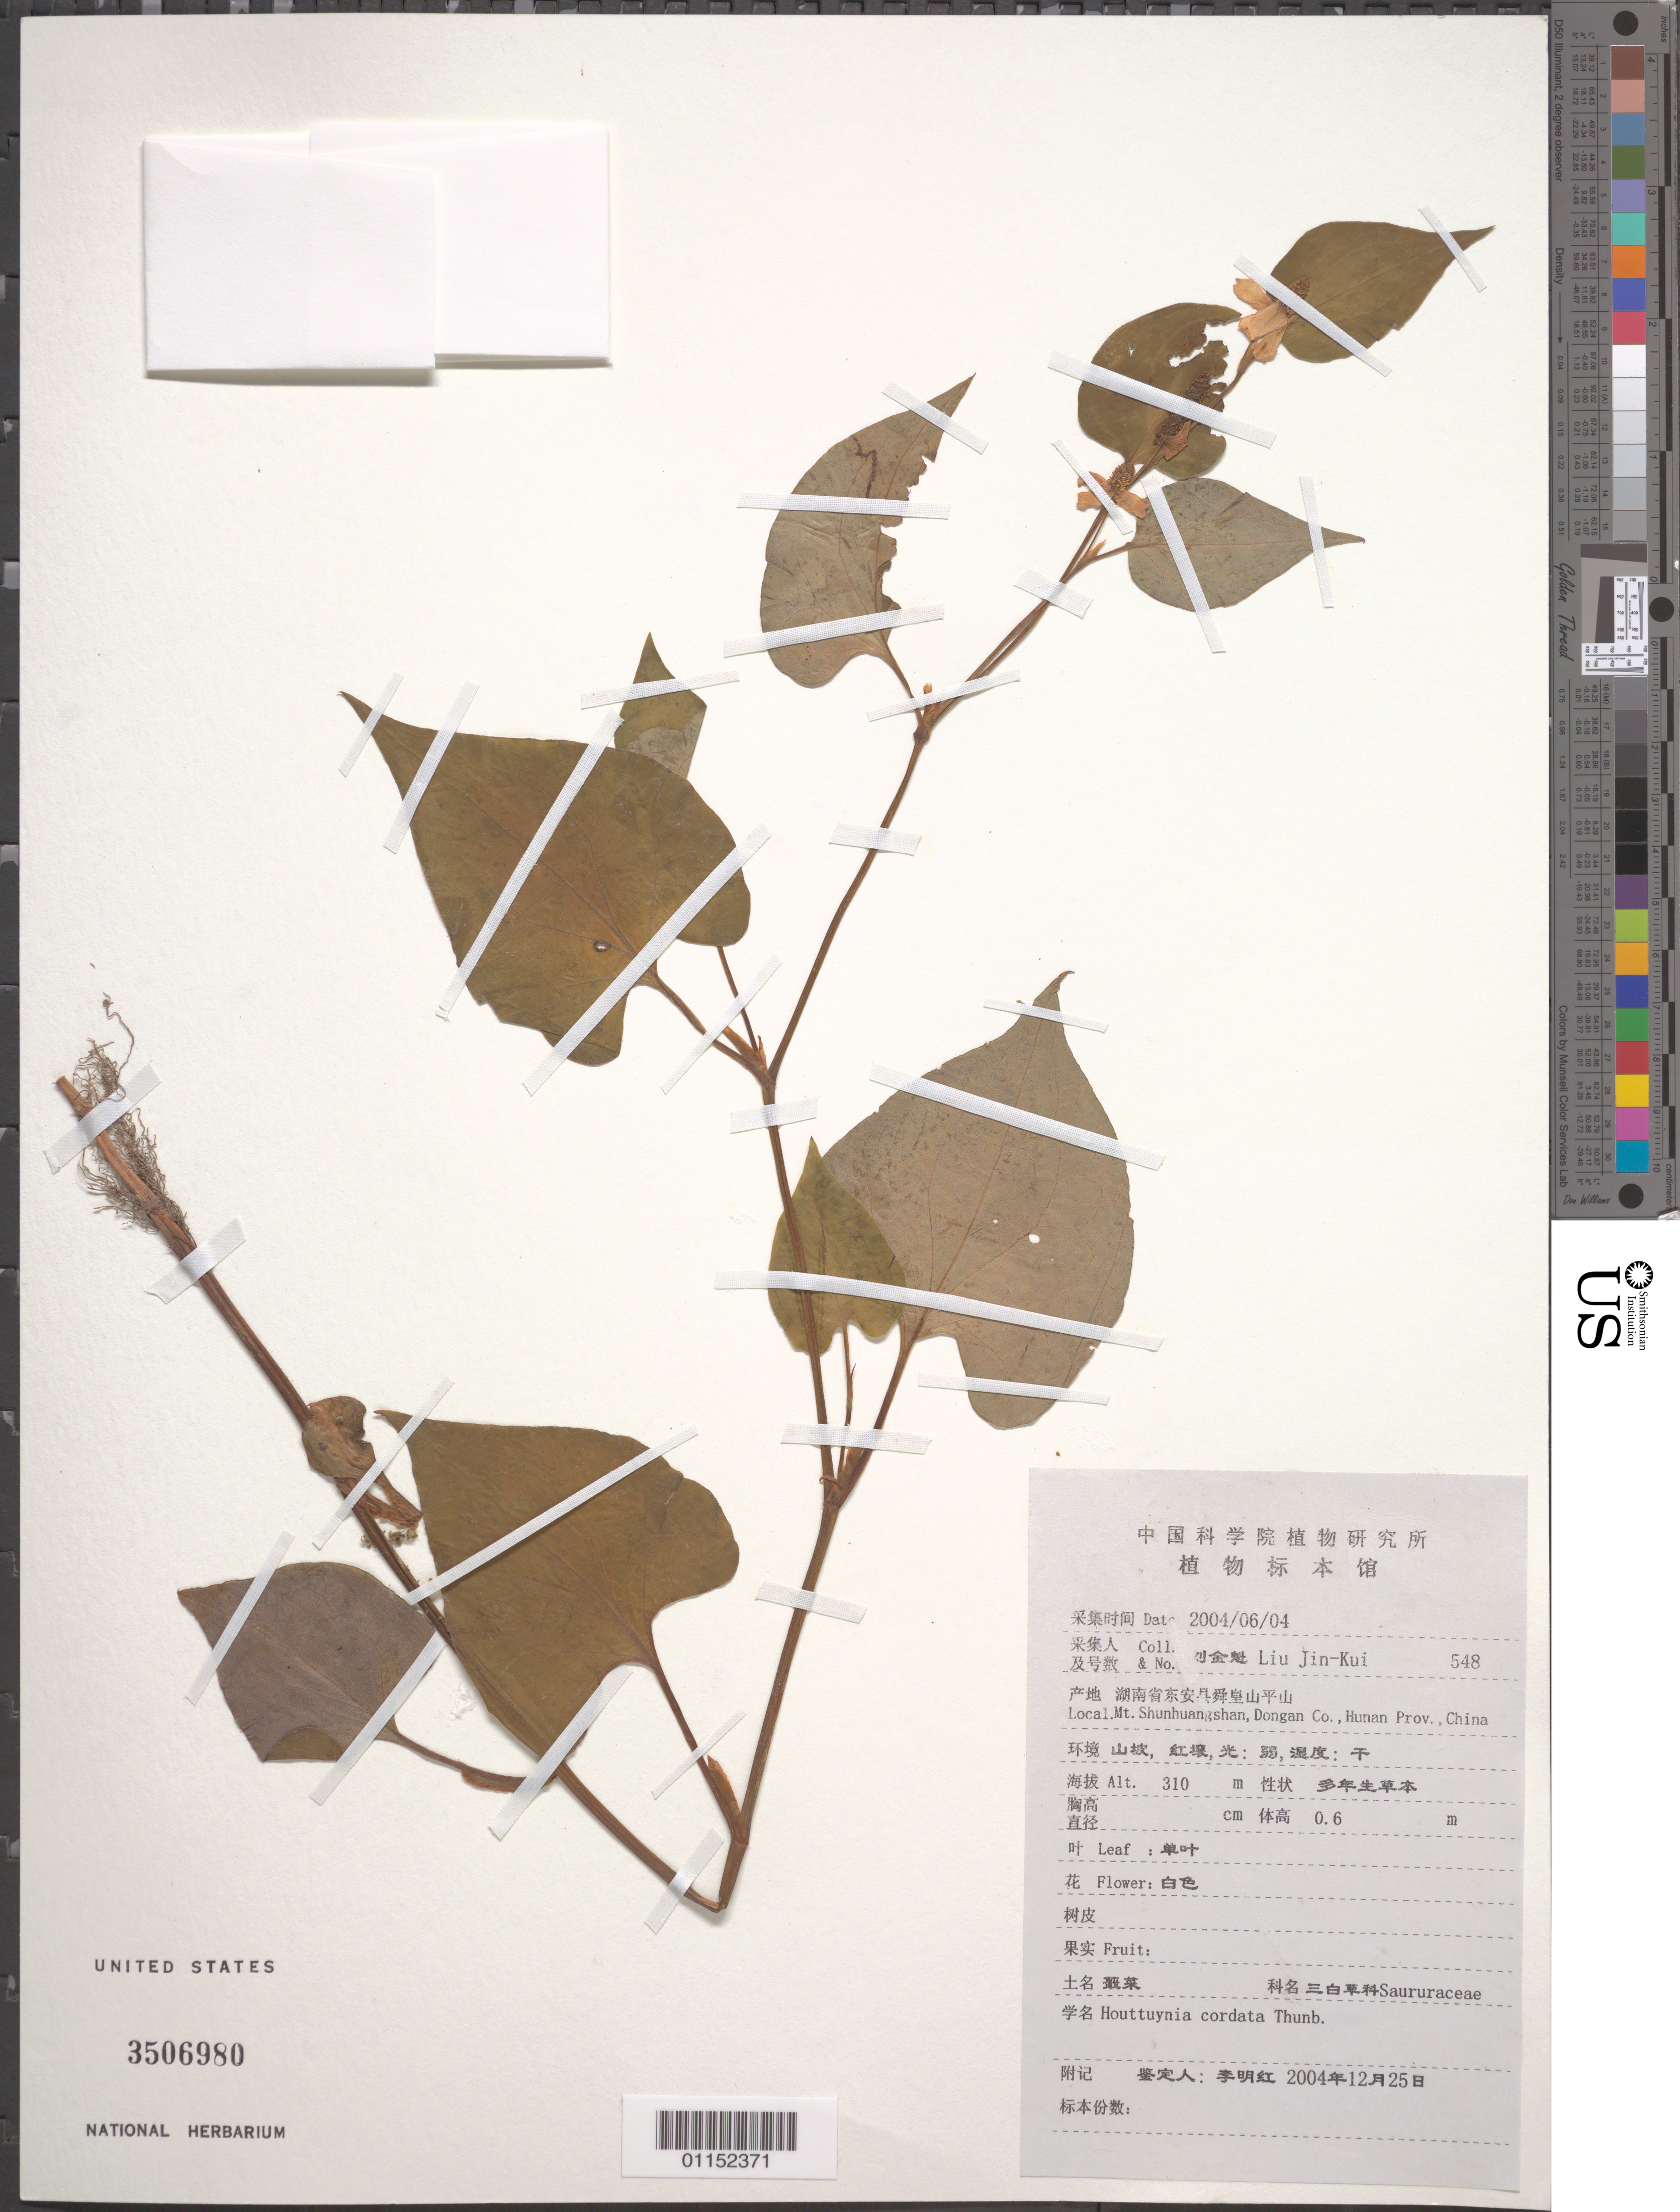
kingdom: Plantae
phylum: Tracheophyta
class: Magnoliopsida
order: Piperales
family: Saururaceae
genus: Houttuynia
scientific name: Houttuynia cordata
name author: Thunb.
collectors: L. Jin-Kui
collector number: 548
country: China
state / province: Hunan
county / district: Dongan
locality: Mt. Shunhuangshan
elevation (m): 250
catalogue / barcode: US 3506980